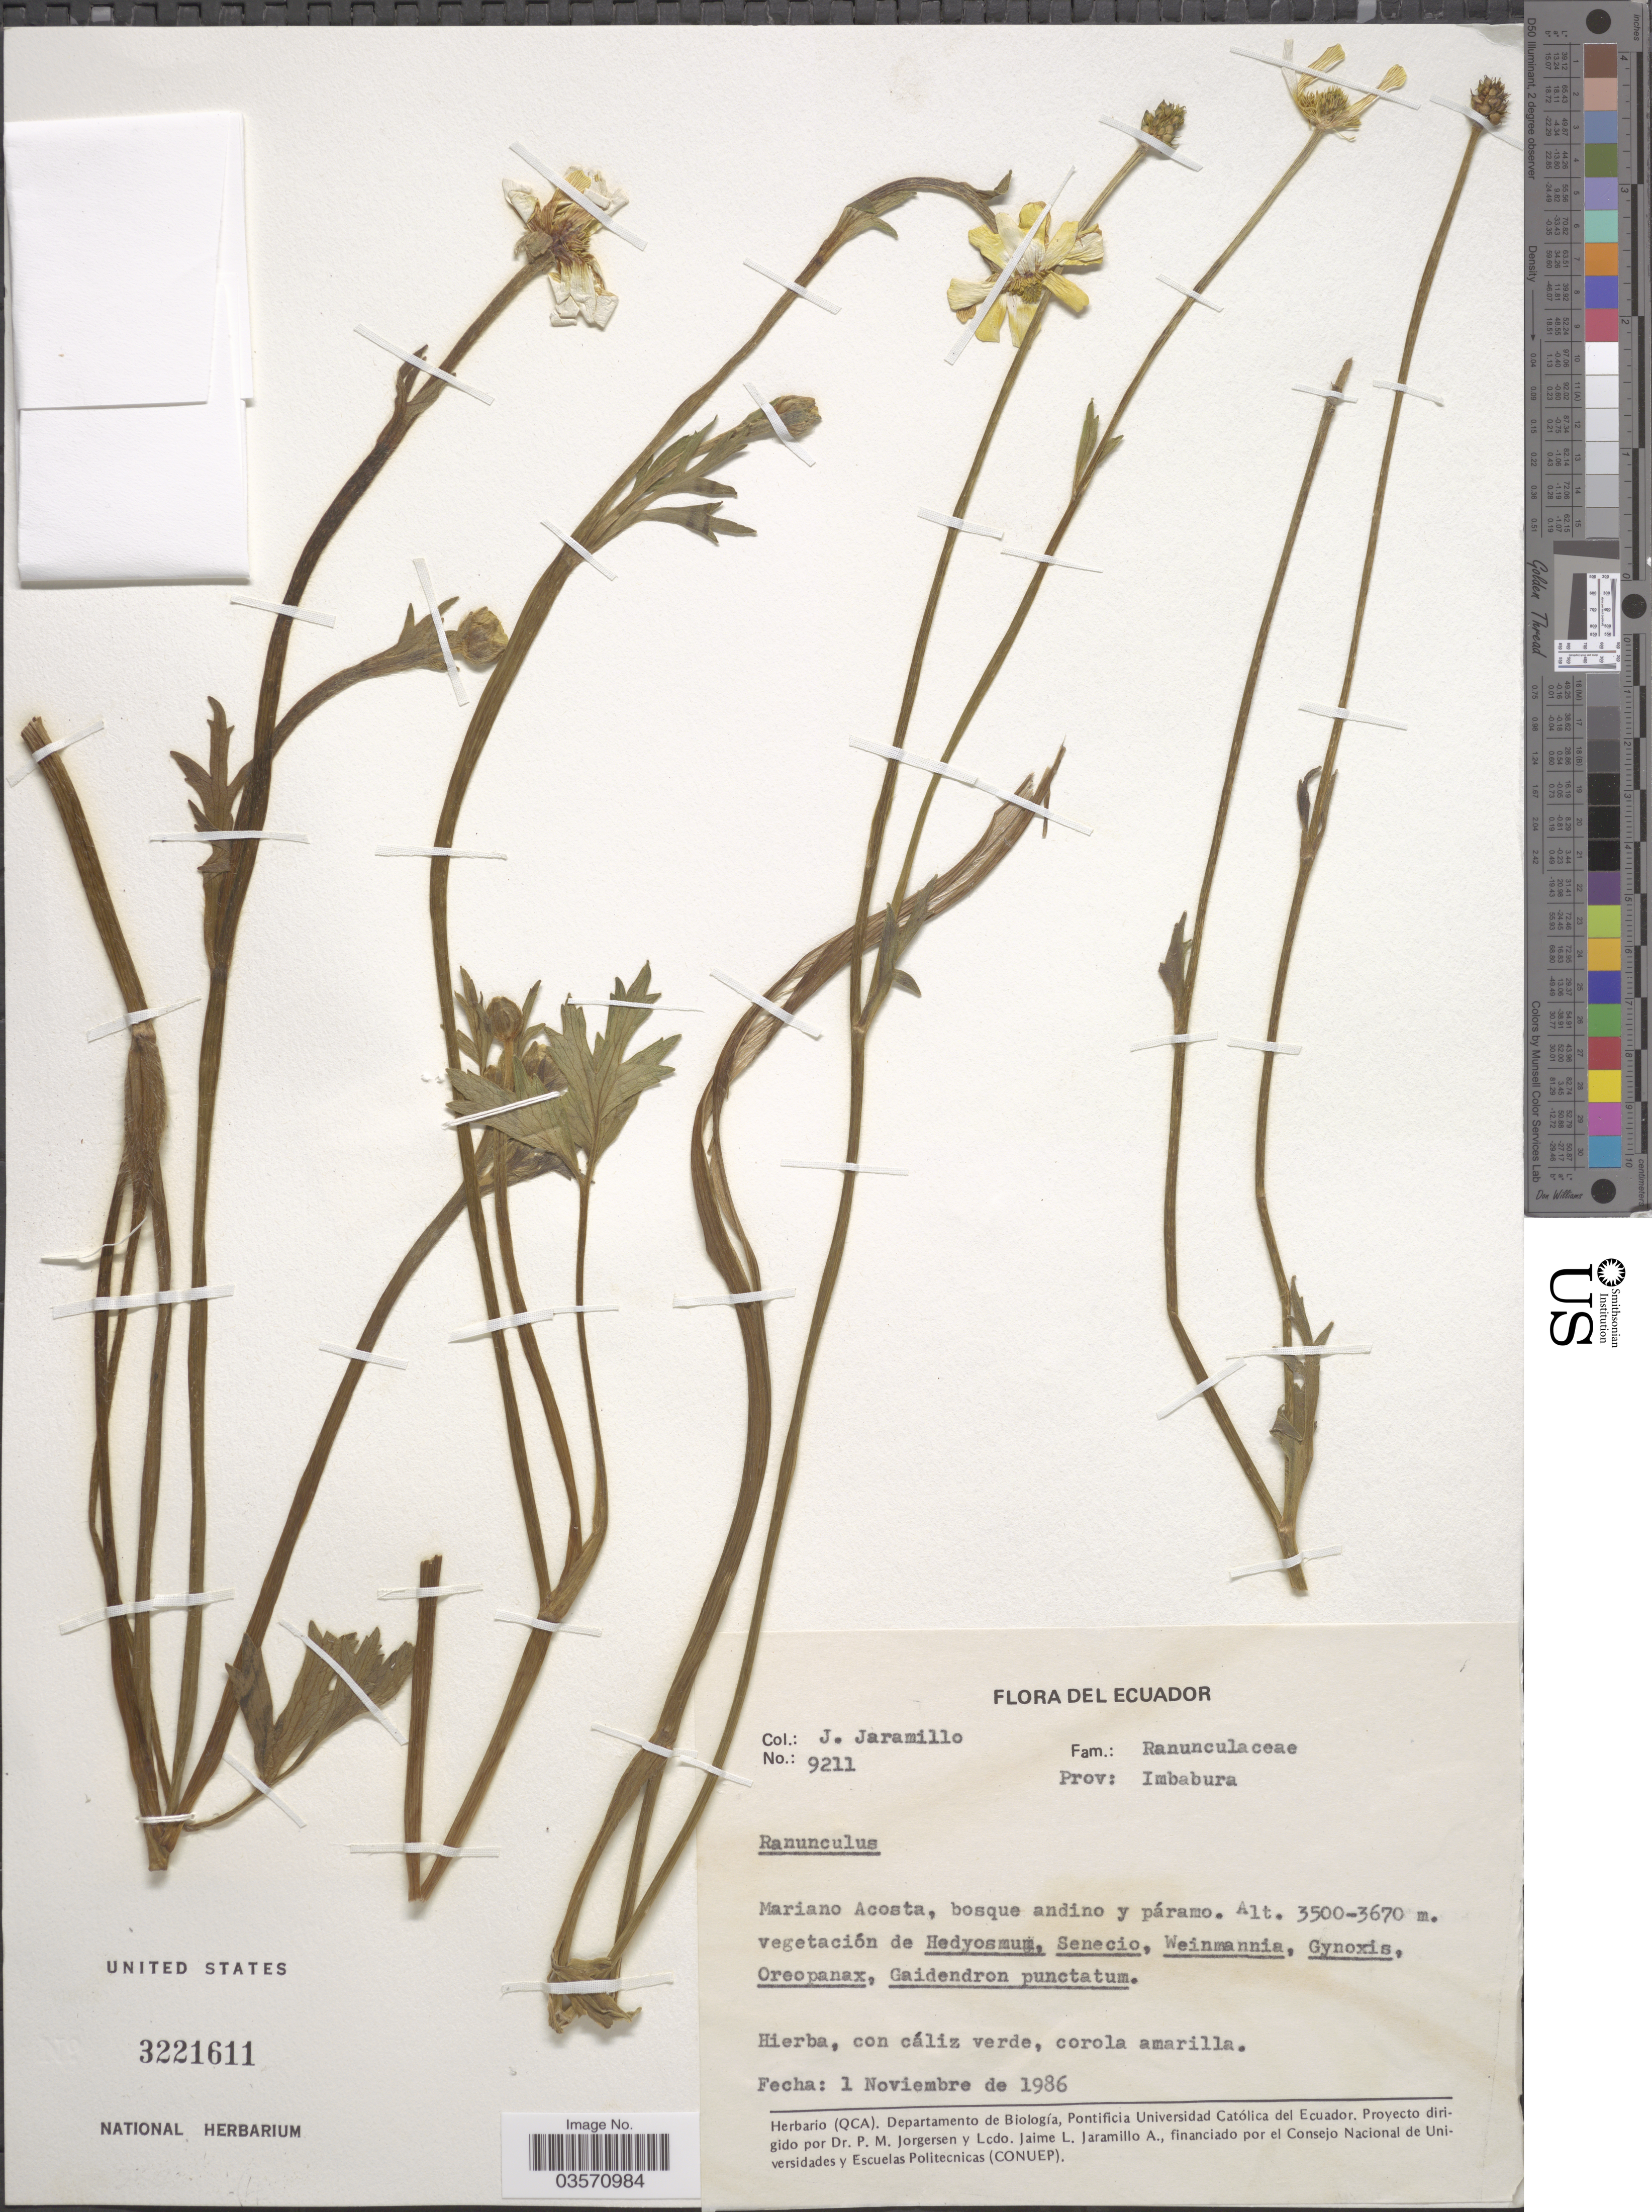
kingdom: Plantae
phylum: Tracheophyta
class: Magnoliopsida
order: Ranunculales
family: Ranunculaceae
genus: Ranunculus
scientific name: Ranunculus sp.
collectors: J. Jaramillo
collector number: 9211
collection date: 1986-11-01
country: Ecuador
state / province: Imbabura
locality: Mariano Acosta, bosque andino y páramo.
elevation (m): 3500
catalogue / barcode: US 3221611